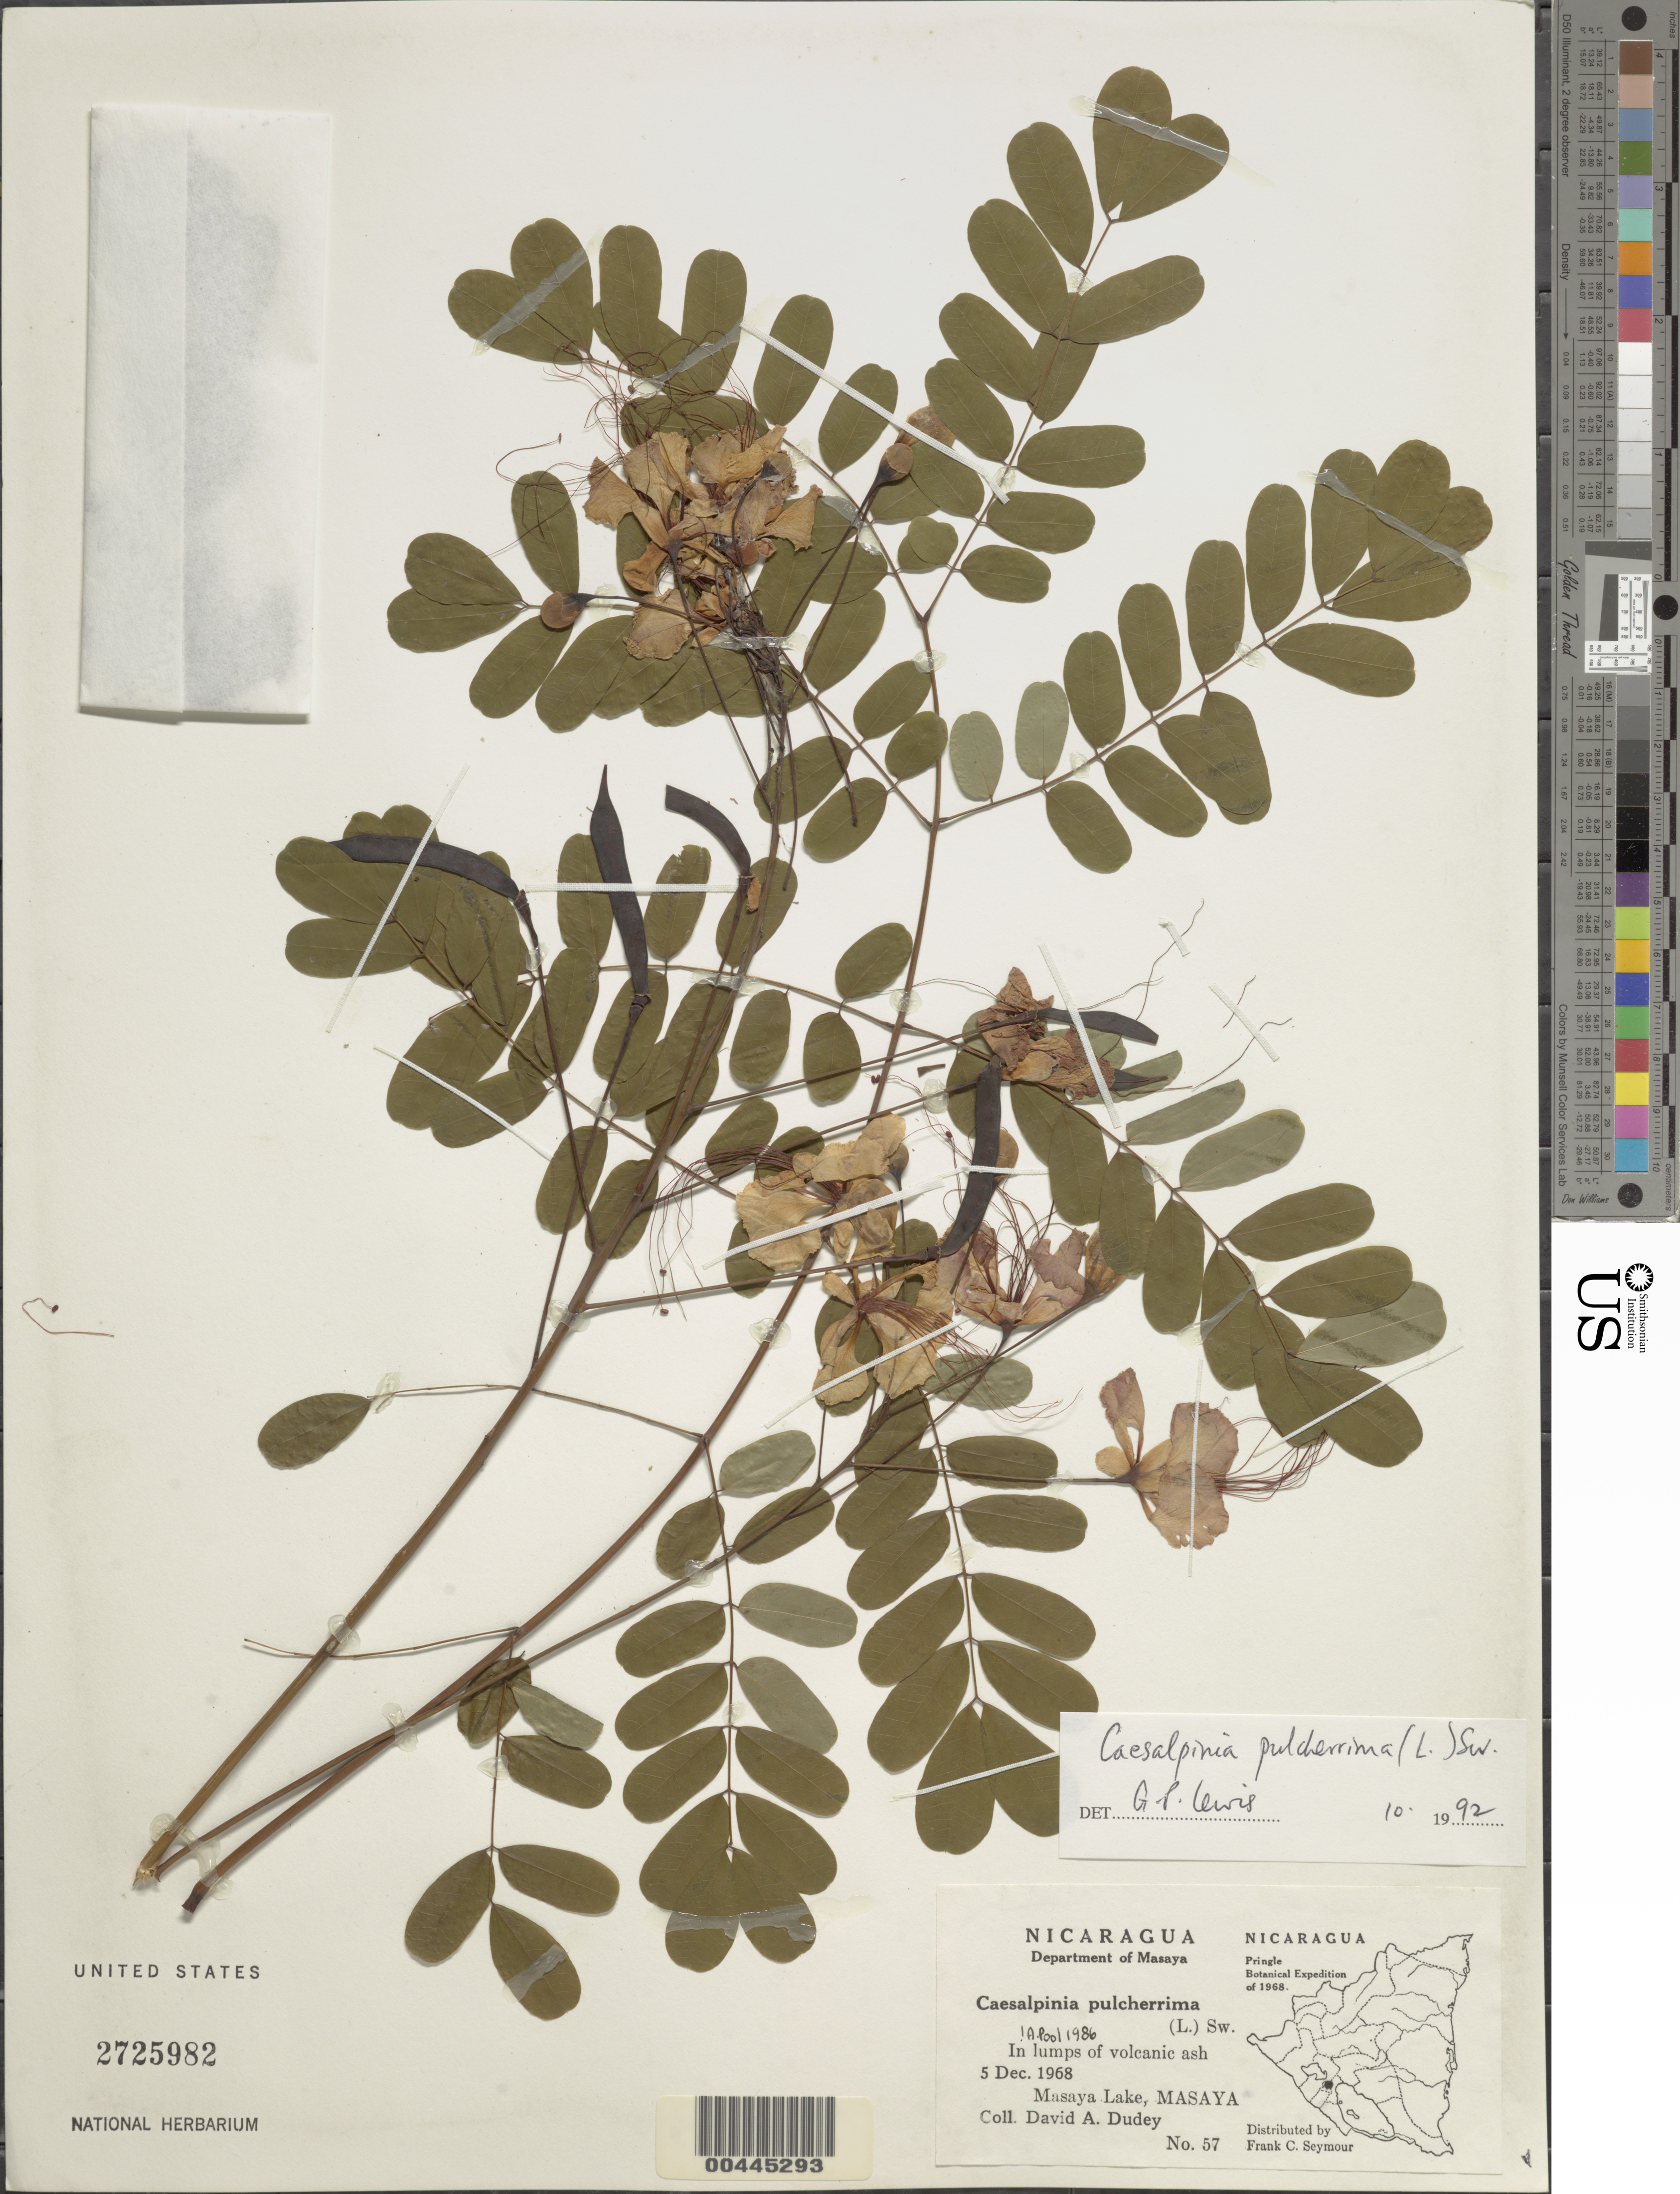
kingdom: Plantae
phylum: Tracheophyta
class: Magnoliopsida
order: Fabales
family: Fabaceae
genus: Caesalpinia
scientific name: Caesalpinia pulcherrima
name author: (L.) Sw.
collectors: D. Dudey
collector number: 57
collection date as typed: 05 Dec 1968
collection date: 1968-12-05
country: Nicaragua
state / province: Masaya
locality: Masaya lake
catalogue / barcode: US 2725982